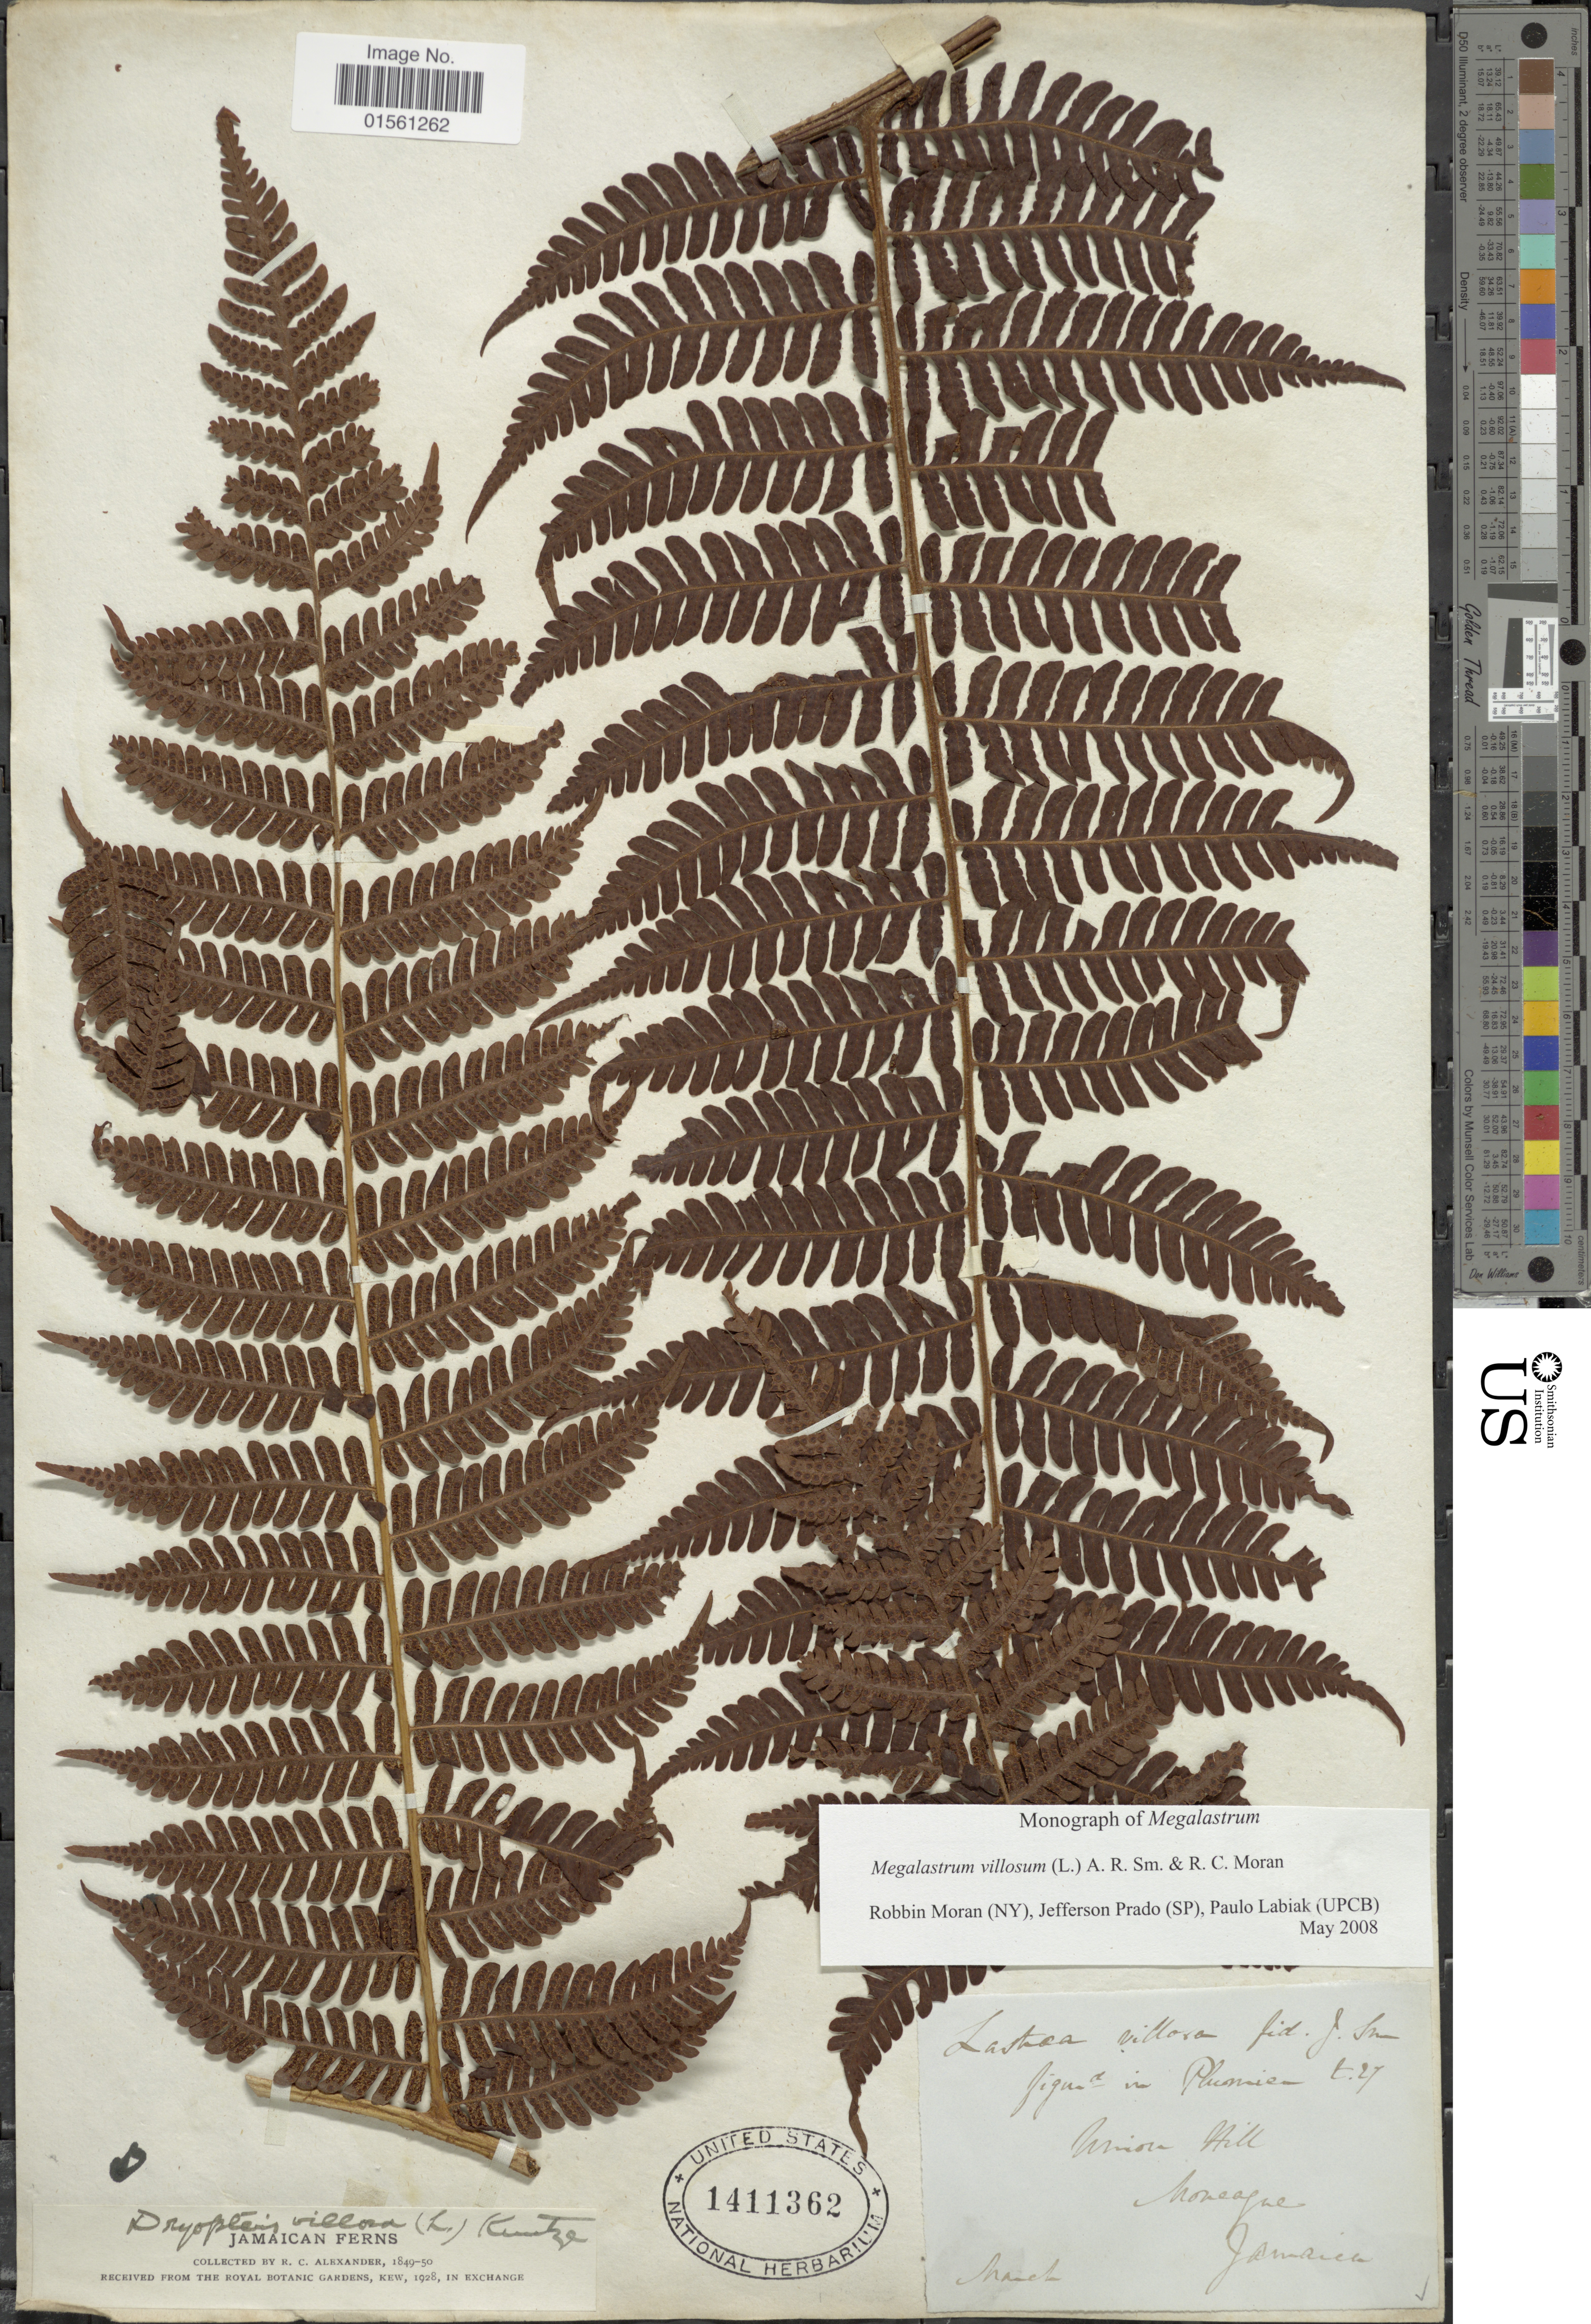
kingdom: Plantae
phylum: Tracheophyta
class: Polypodiopsida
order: Polypodiales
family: Dryopteridaceae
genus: Megalastrum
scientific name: Megalastrum villosum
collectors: R. C. Alexander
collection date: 1849/1850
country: Jamaica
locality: Wrion Hill, Moneague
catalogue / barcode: US 1411362